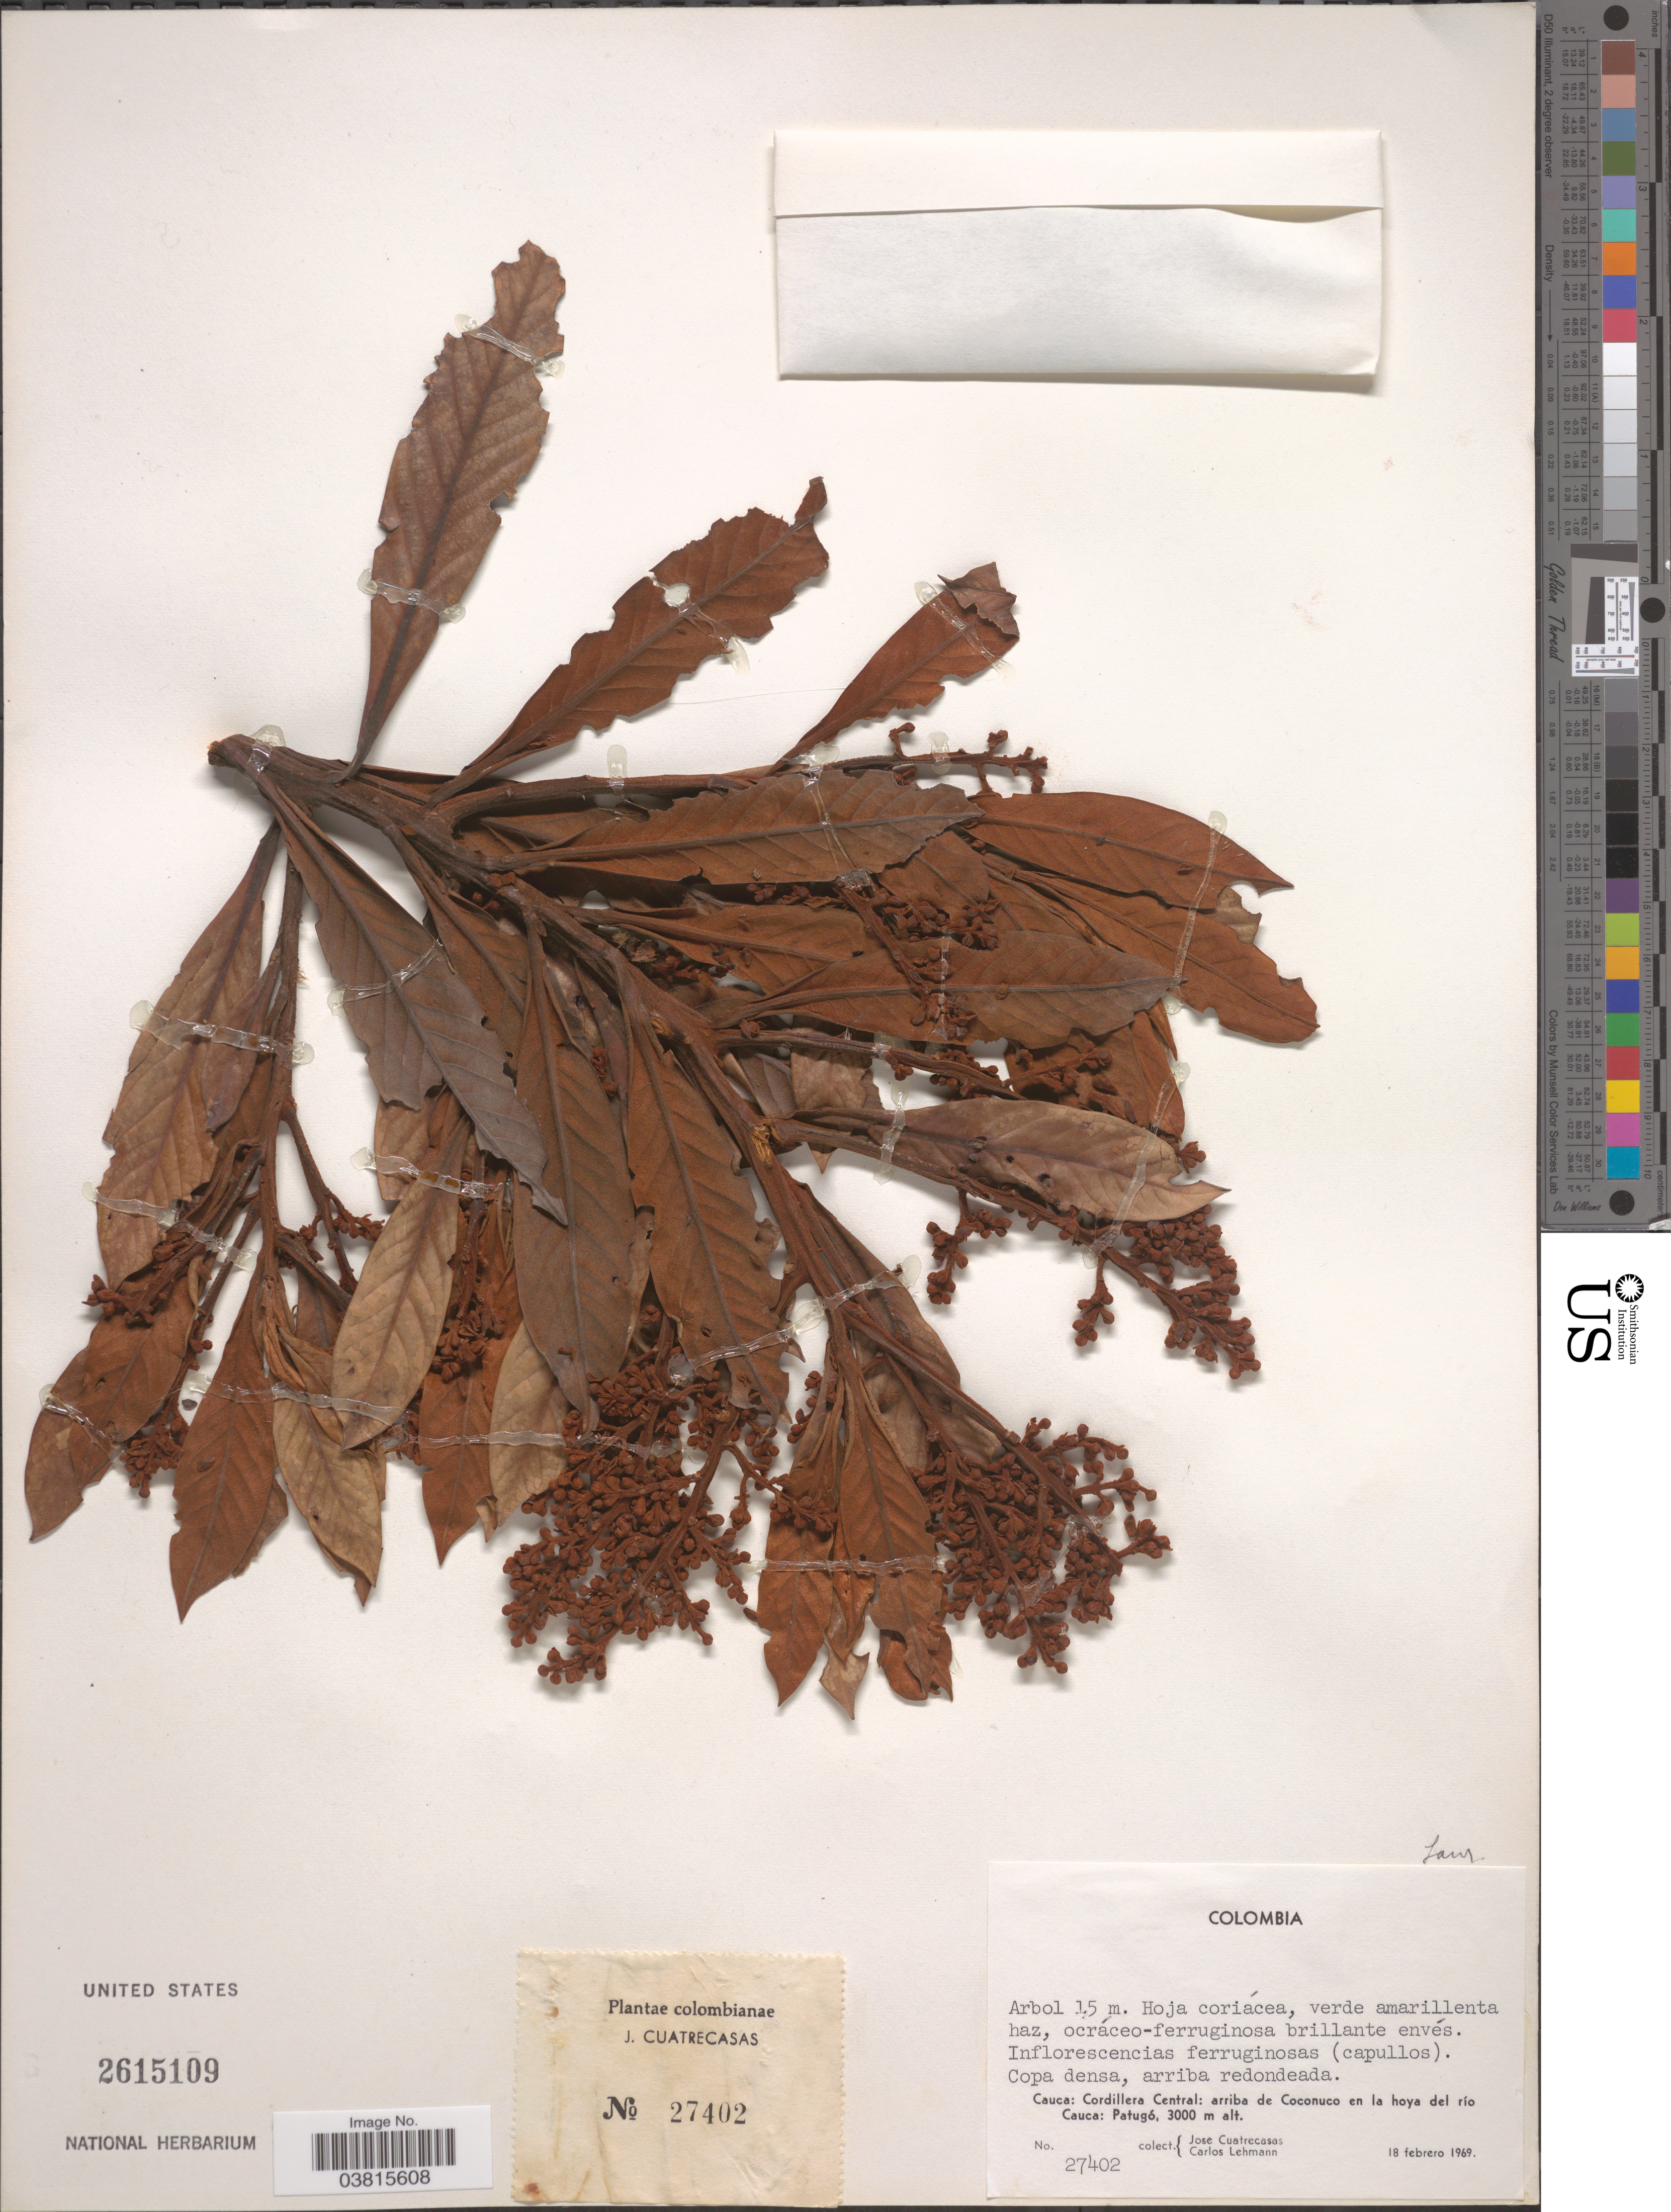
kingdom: Plantae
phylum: Tracheophyta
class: Magnoliopsida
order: Laurales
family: Lauraceae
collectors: J. Cuatrecasas & C. Lehmann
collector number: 27402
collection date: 1969-02-18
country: Colombia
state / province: Cauca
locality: Cordillera Central: arriba de Coconuco en la hoya del río Cauca: Patugó.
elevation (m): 3000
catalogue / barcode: US 2615109